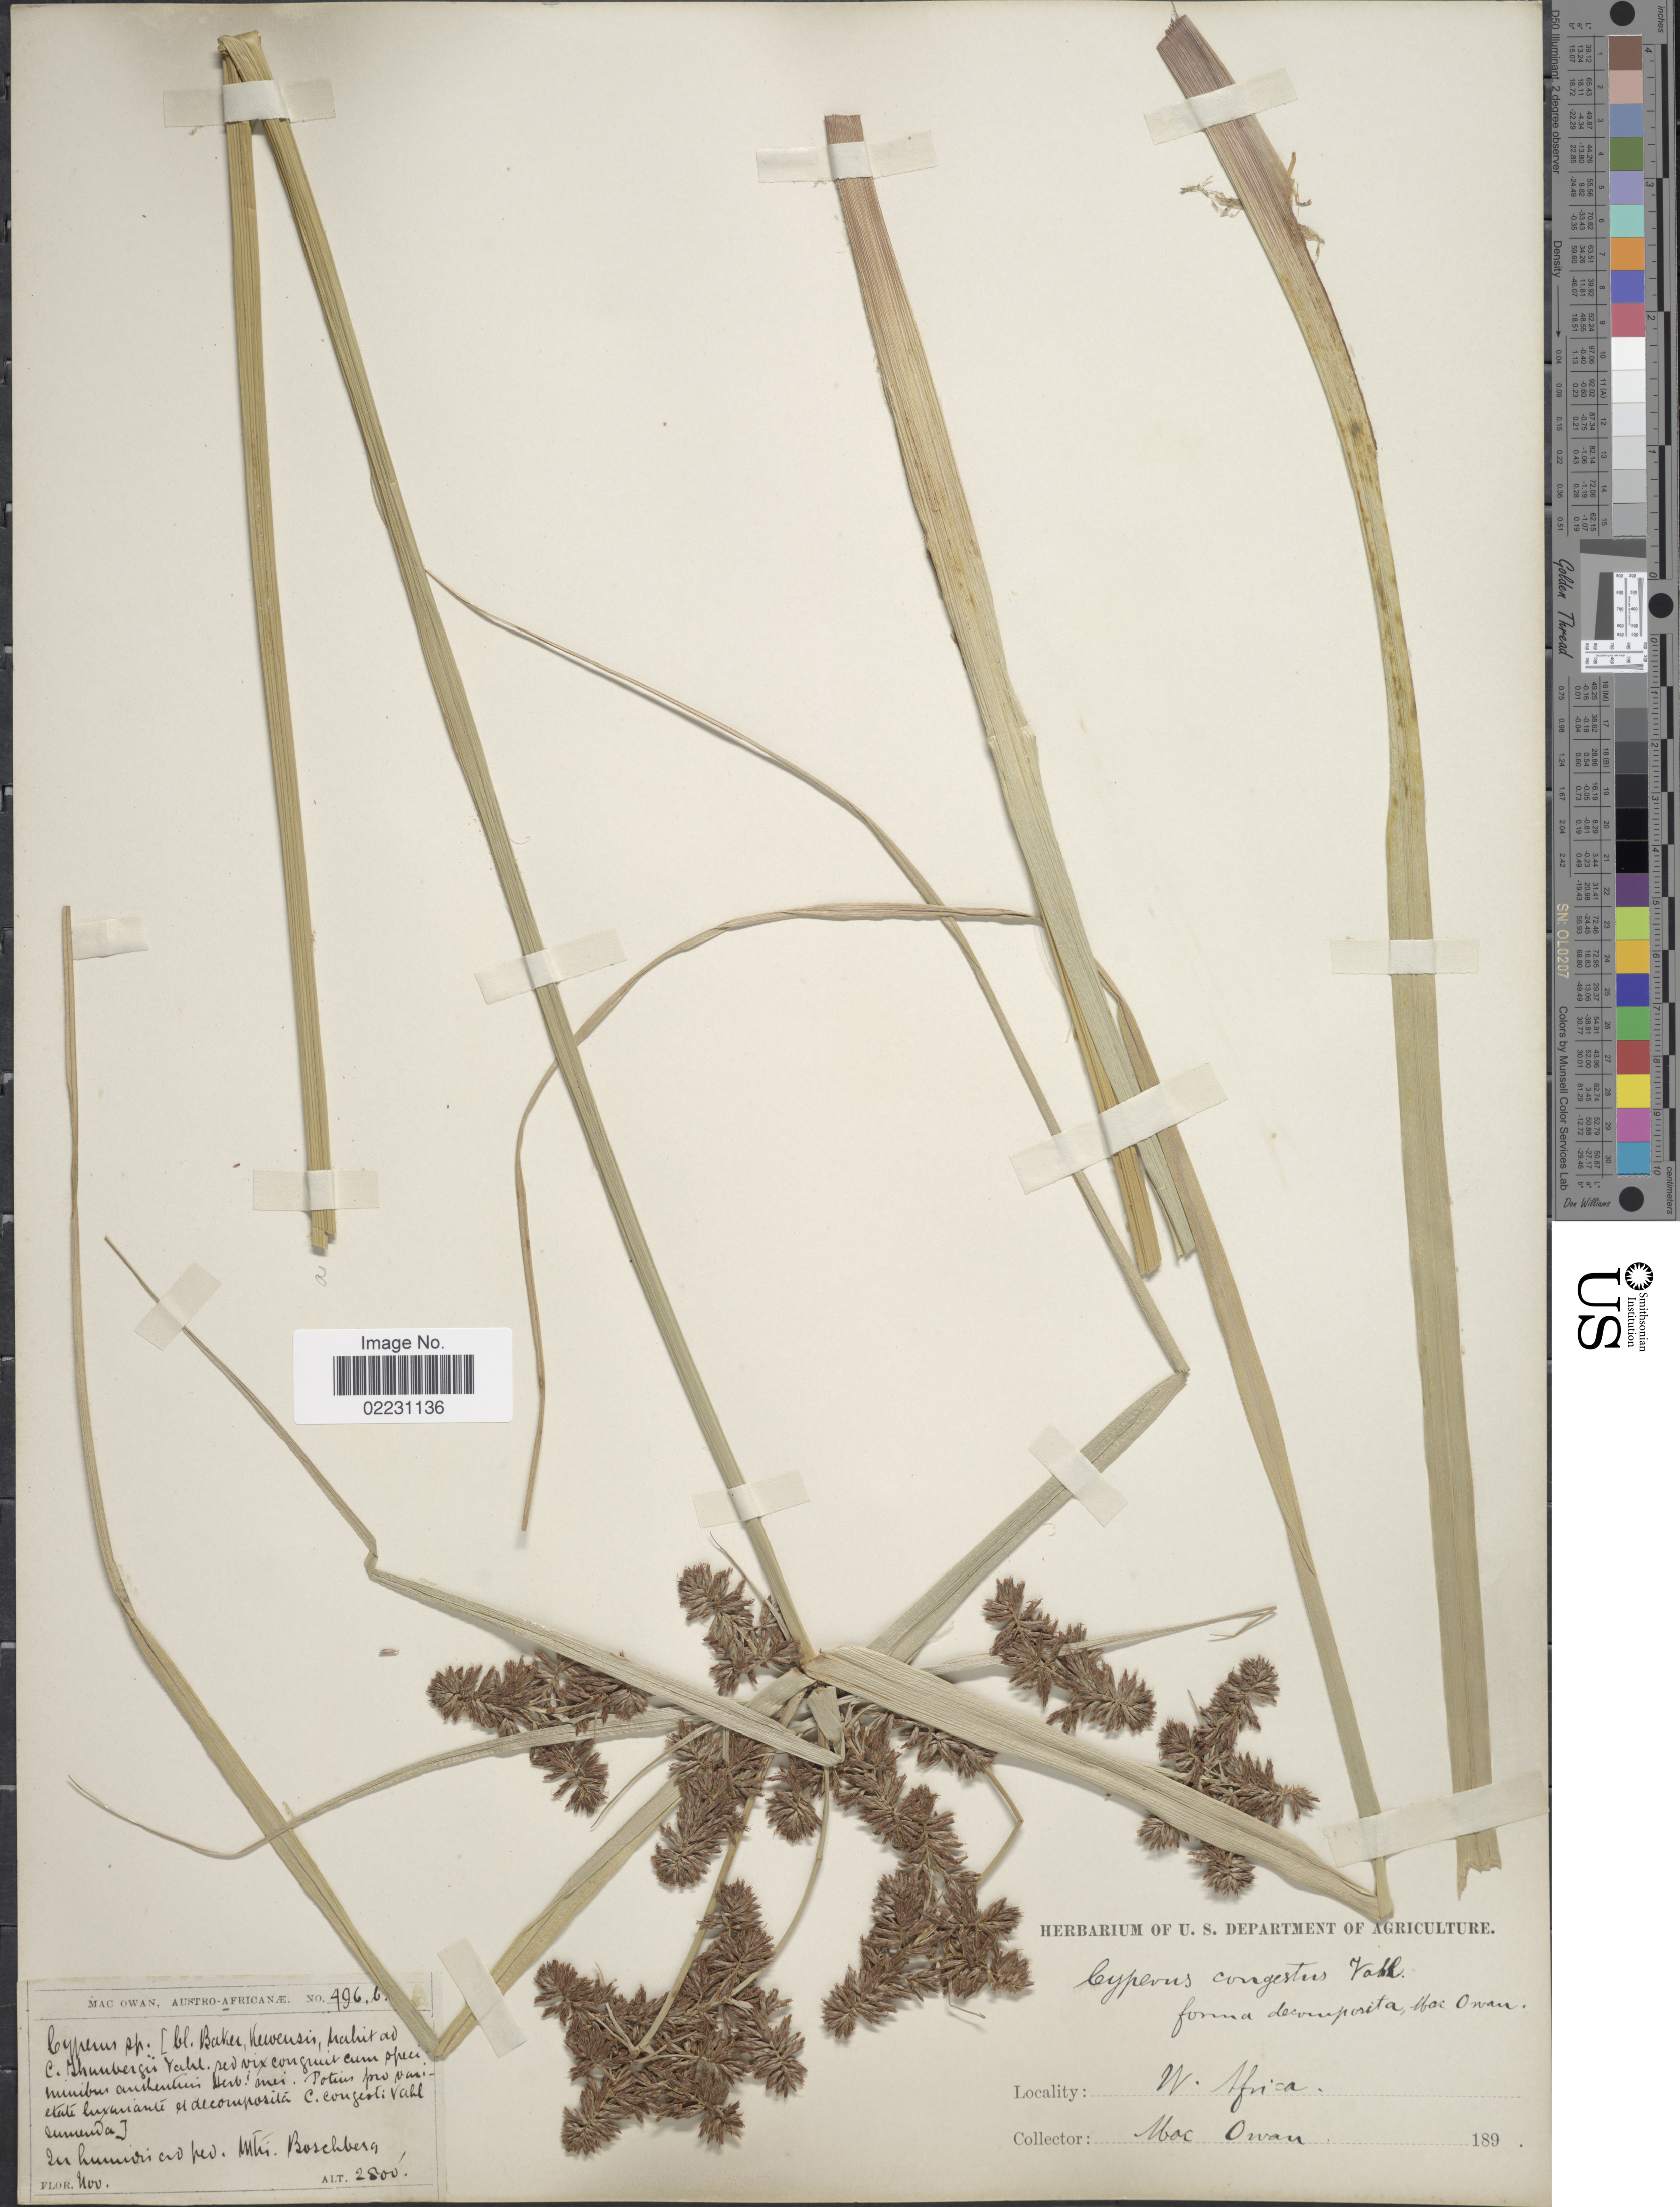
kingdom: Plantae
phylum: Tracheophyta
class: Liliopsida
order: Poales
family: Cyperaceae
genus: Cyperus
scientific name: Cyperus congestus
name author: Vahl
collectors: MacOwan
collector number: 496b!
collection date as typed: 189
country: South Africa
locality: W. Africa. Mt. Boschberg.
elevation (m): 853